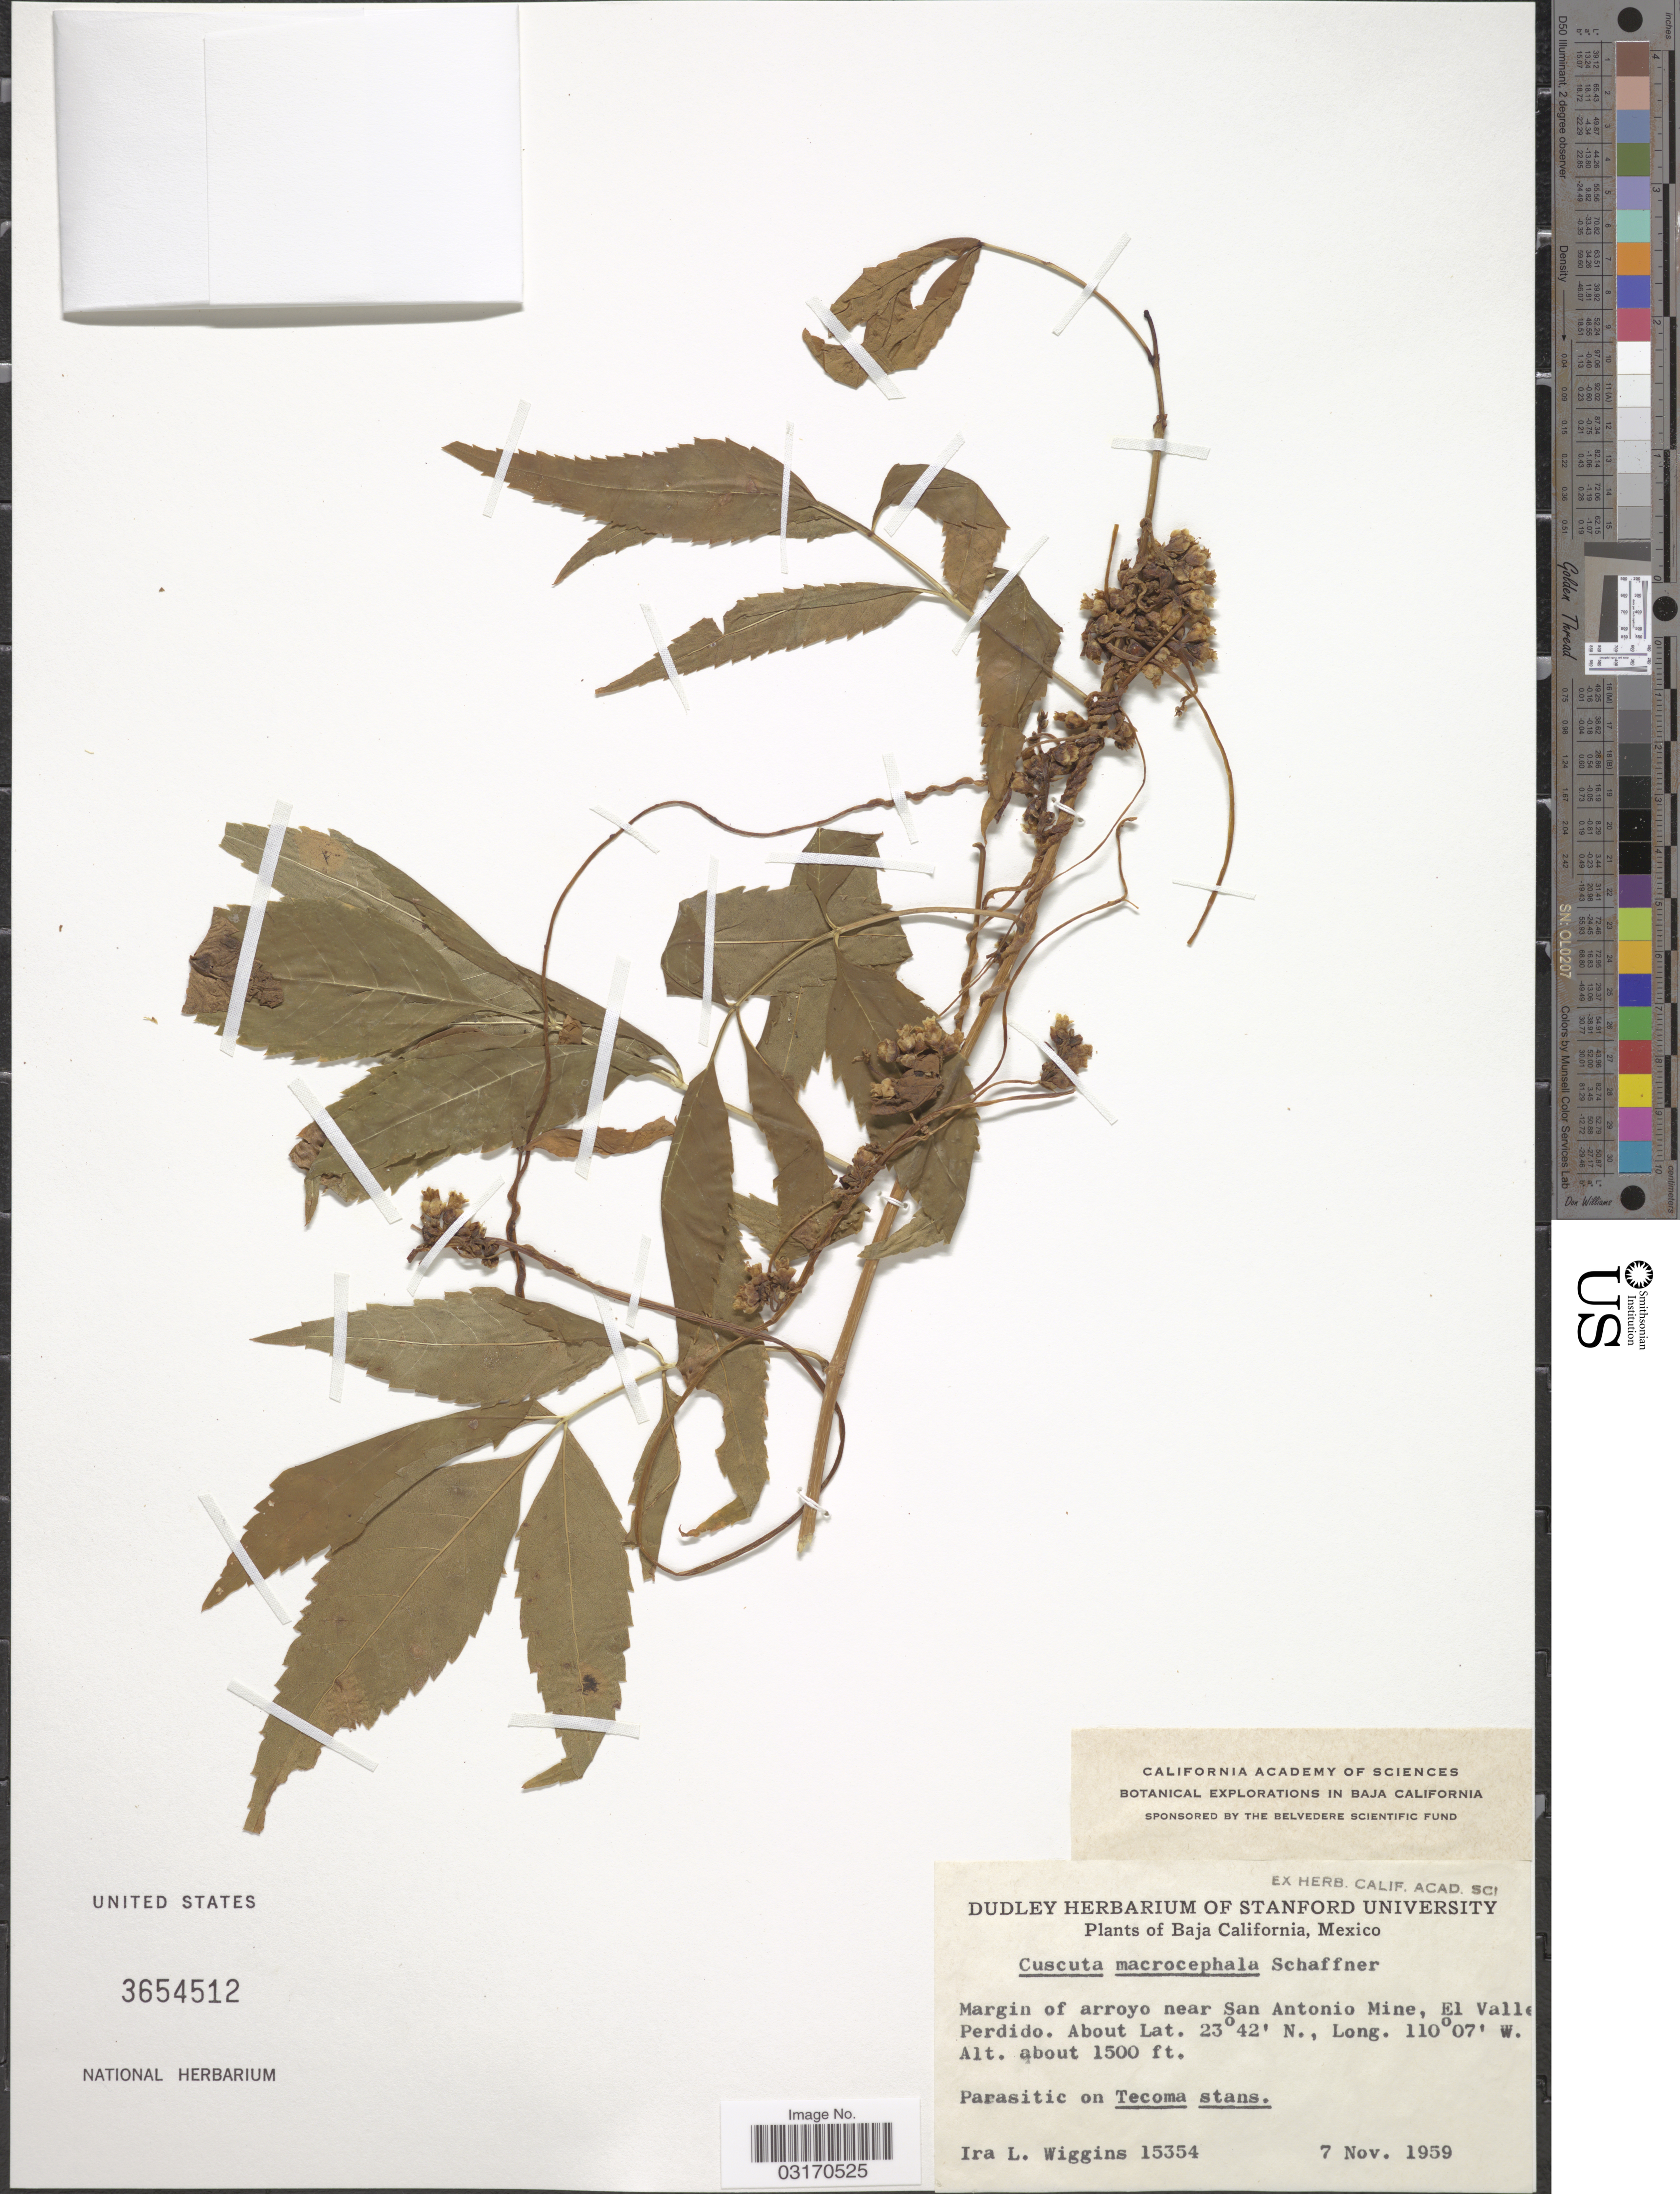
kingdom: Plantae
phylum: Tracheophyta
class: Magnoliopsida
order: Solanales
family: Convolvulaceae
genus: Cuscuta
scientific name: Cuscuta macrocephala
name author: W. Schaffn. ex Yunck.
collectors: I. L. Wiggins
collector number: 15354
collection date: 1959-11-07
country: Mexico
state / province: Baja California Sur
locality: Margin of arroyo near San Antonio Mine, El Valle Perdido.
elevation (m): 457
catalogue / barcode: US 3654512